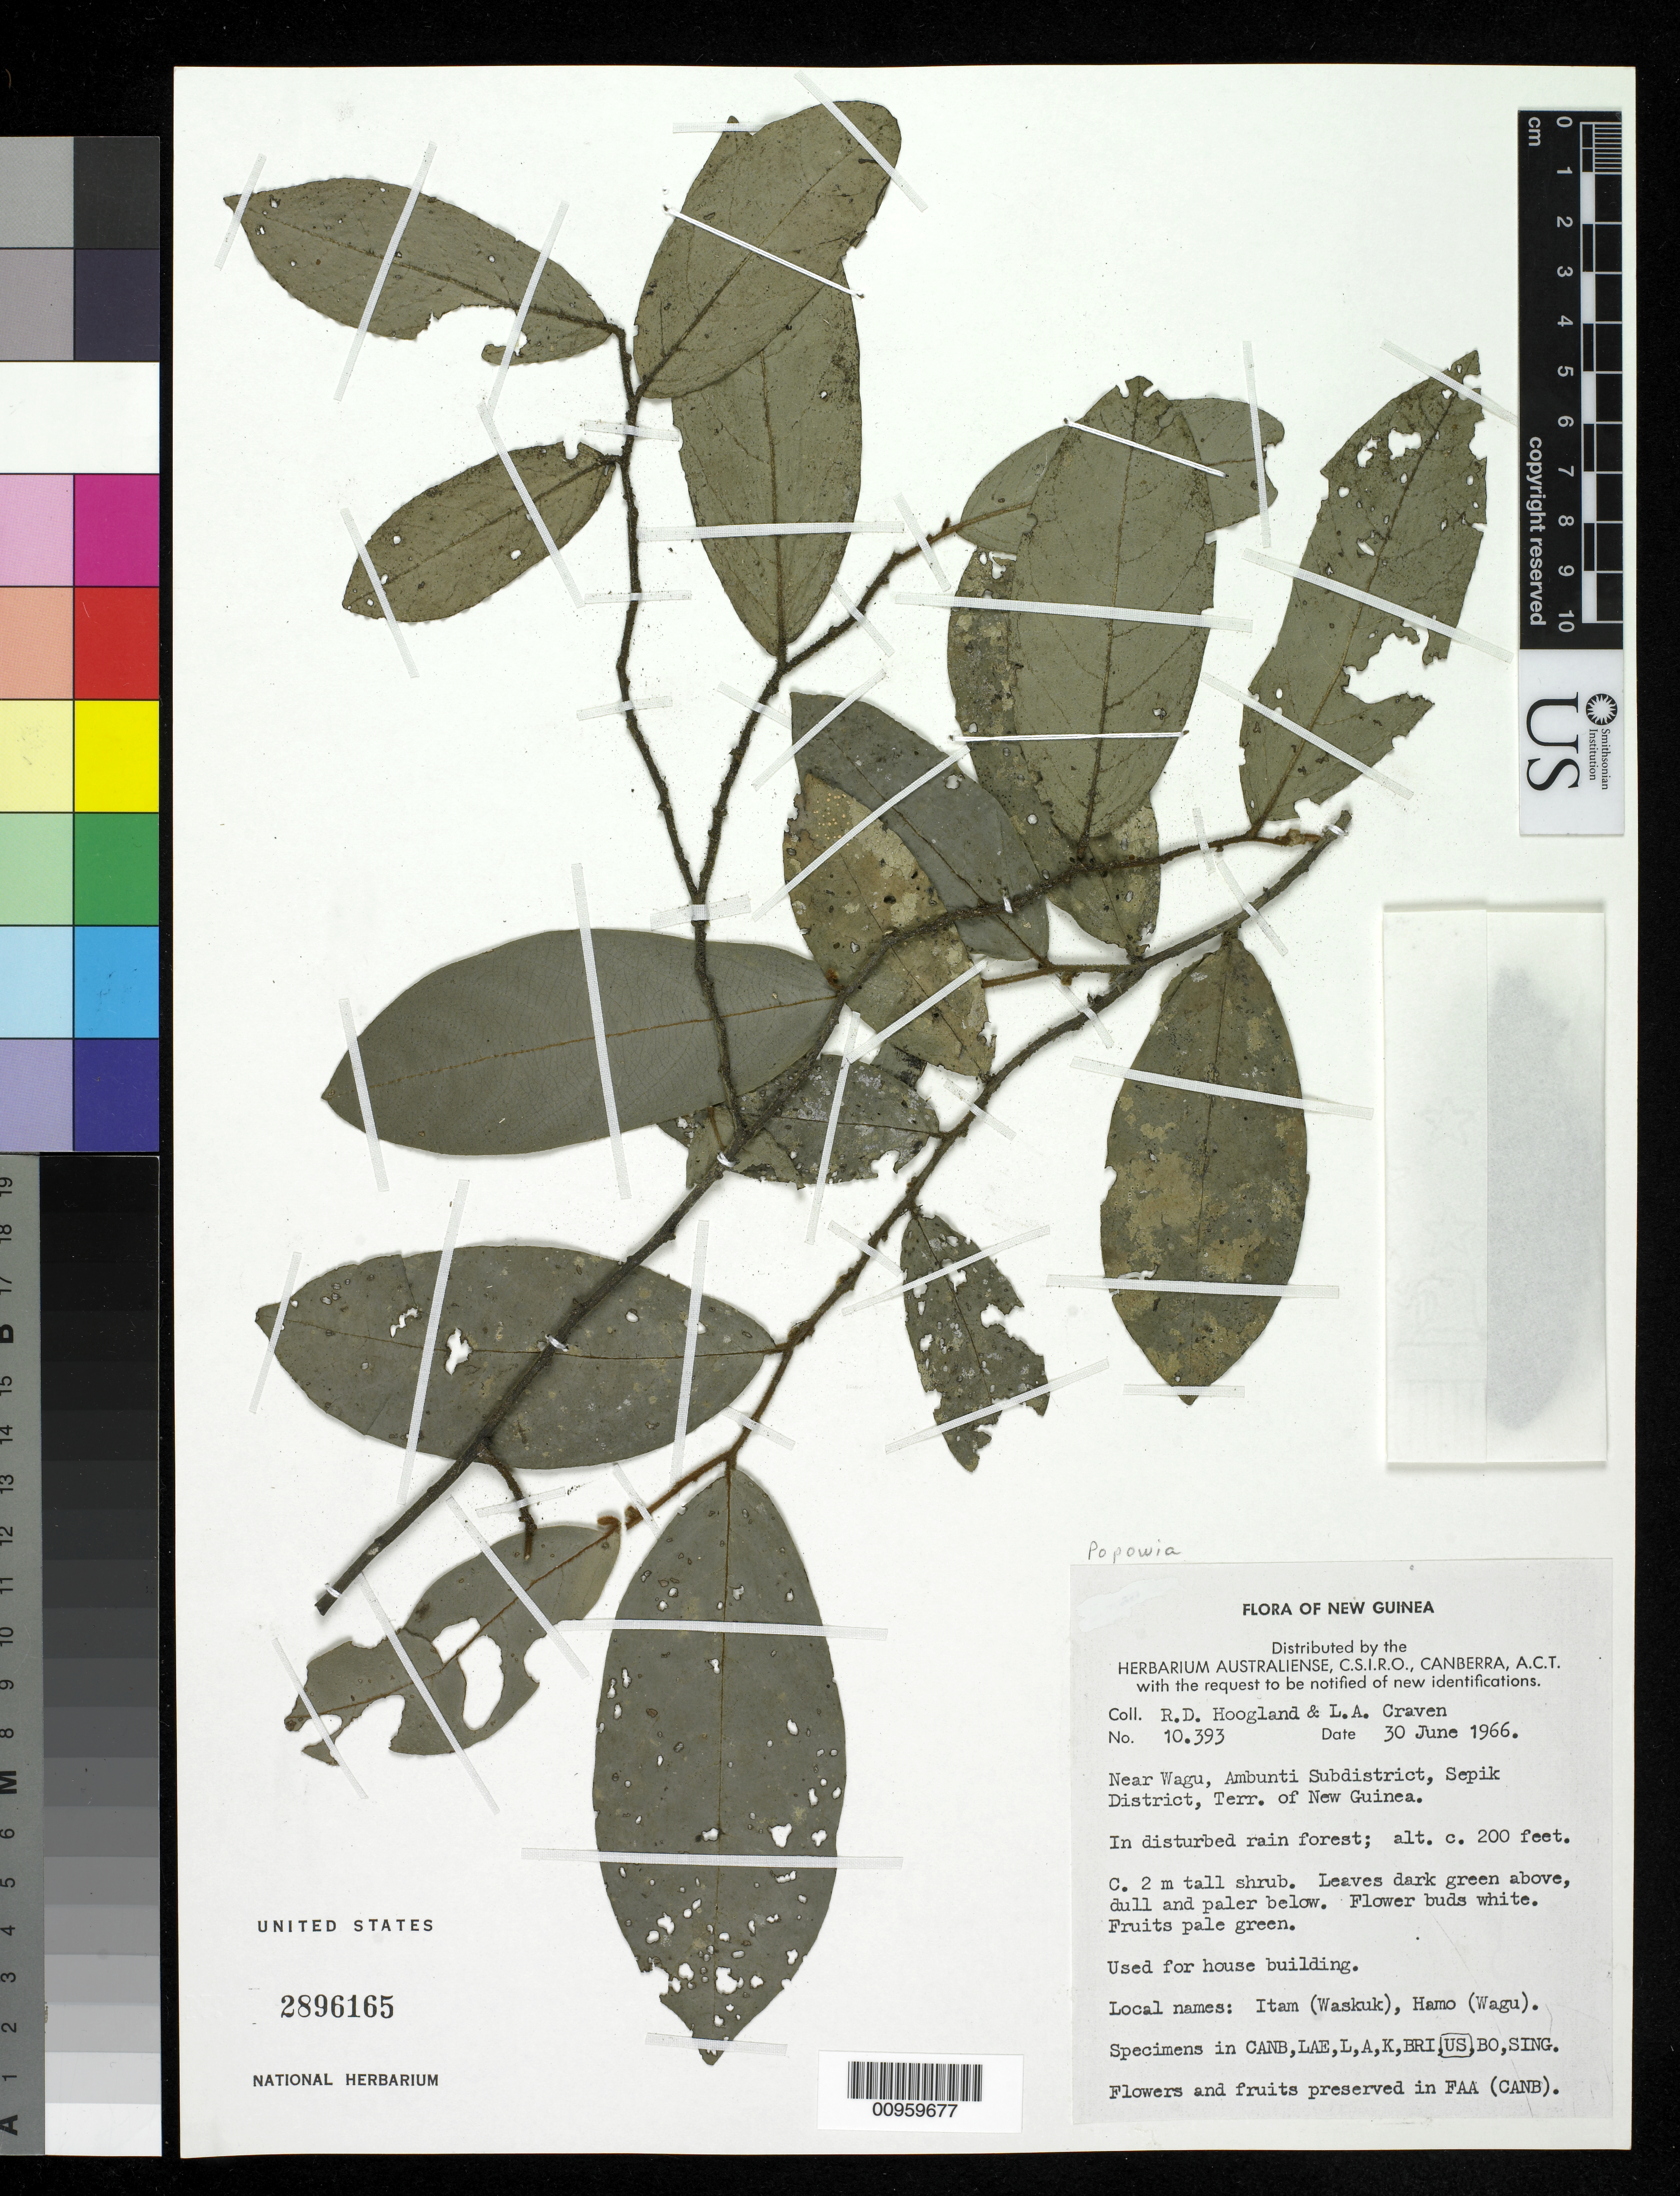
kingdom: Plantae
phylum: Tracheophyta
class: Magnoliopsida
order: Magnoliales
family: Annonaceae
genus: Popowia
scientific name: Popowia sp.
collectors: R. D. Hoogland & L. A. Craven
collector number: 10393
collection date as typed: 30 Jun 1966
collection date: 1966-06-30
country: Papua New Guinea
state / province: East Sepik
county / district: Ambunti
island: New Guinea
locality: Near Wagu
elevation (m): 61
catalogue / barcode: US 2896165